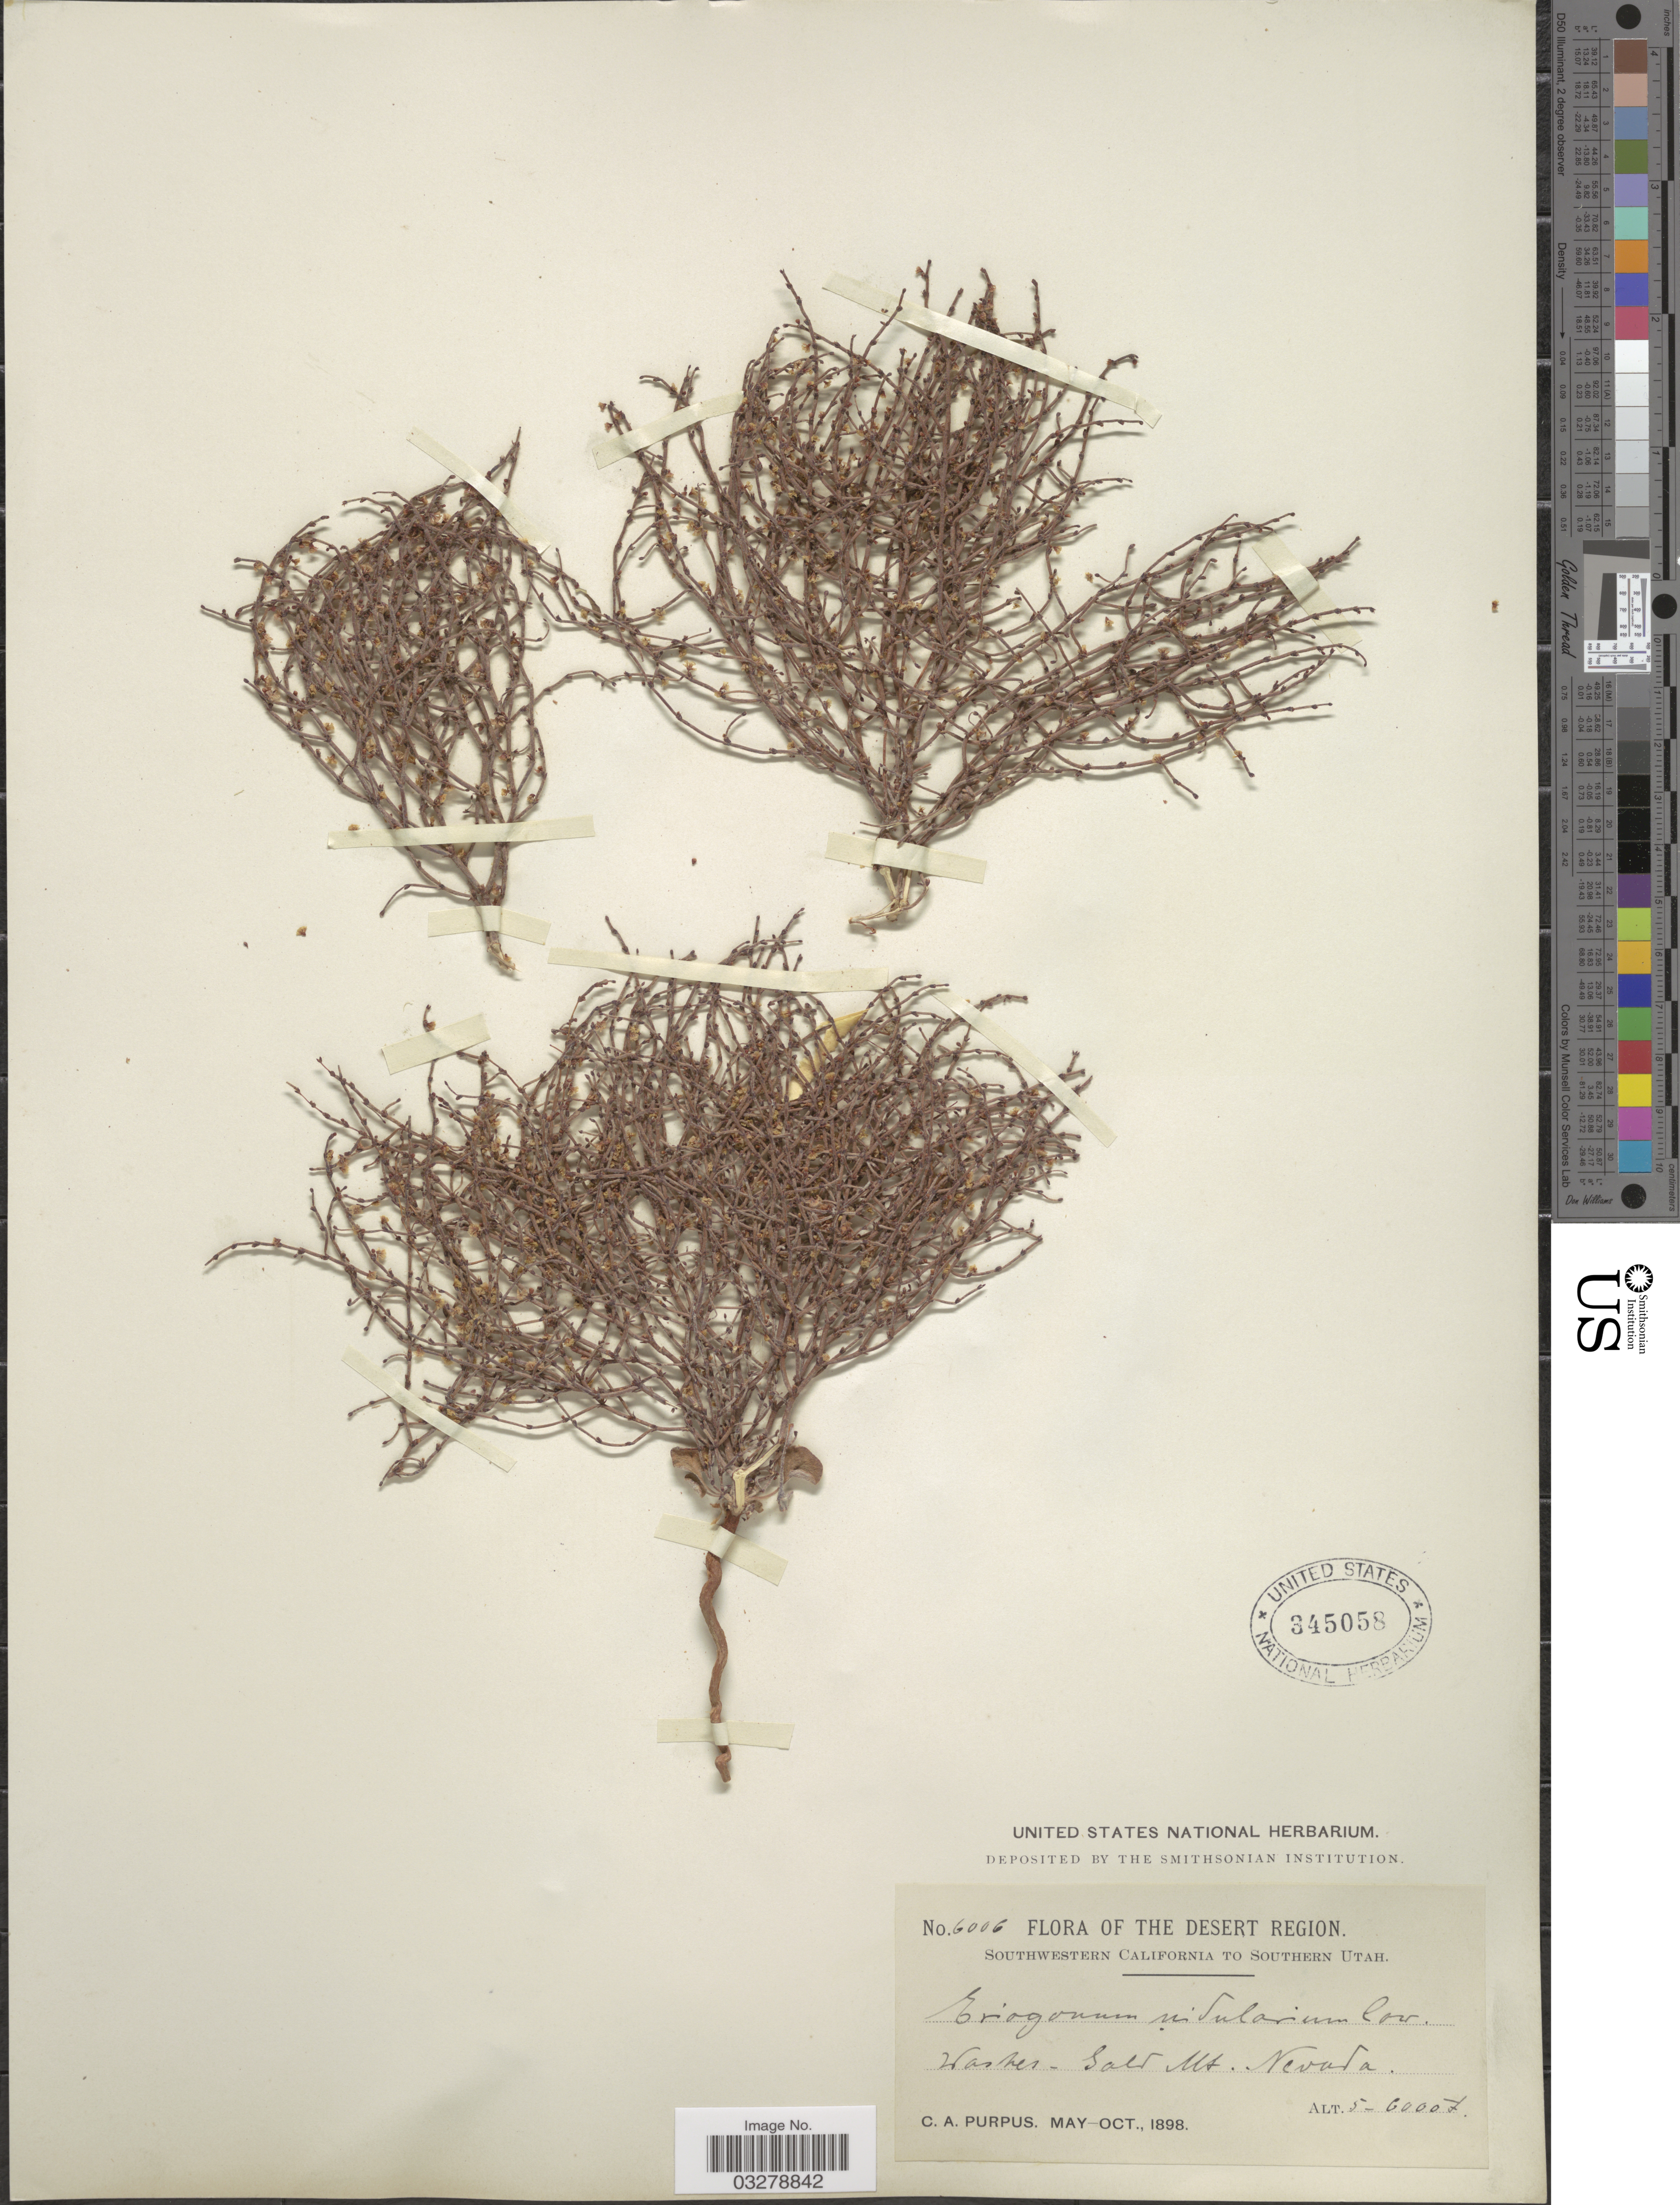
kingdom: Plantae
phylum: Tracheophyta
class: Magnoliopsida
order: Caryophyllales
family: Polygonaceae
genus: Eriogonum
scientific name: Eriogonum nidularium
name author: Coville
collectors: C. A. Purpus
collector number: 6006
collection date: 1898-05/1898-10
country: United States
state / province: Nevada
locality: Desert Region. Washes. Salt Mt.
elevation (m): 1524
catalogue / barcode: US 345058